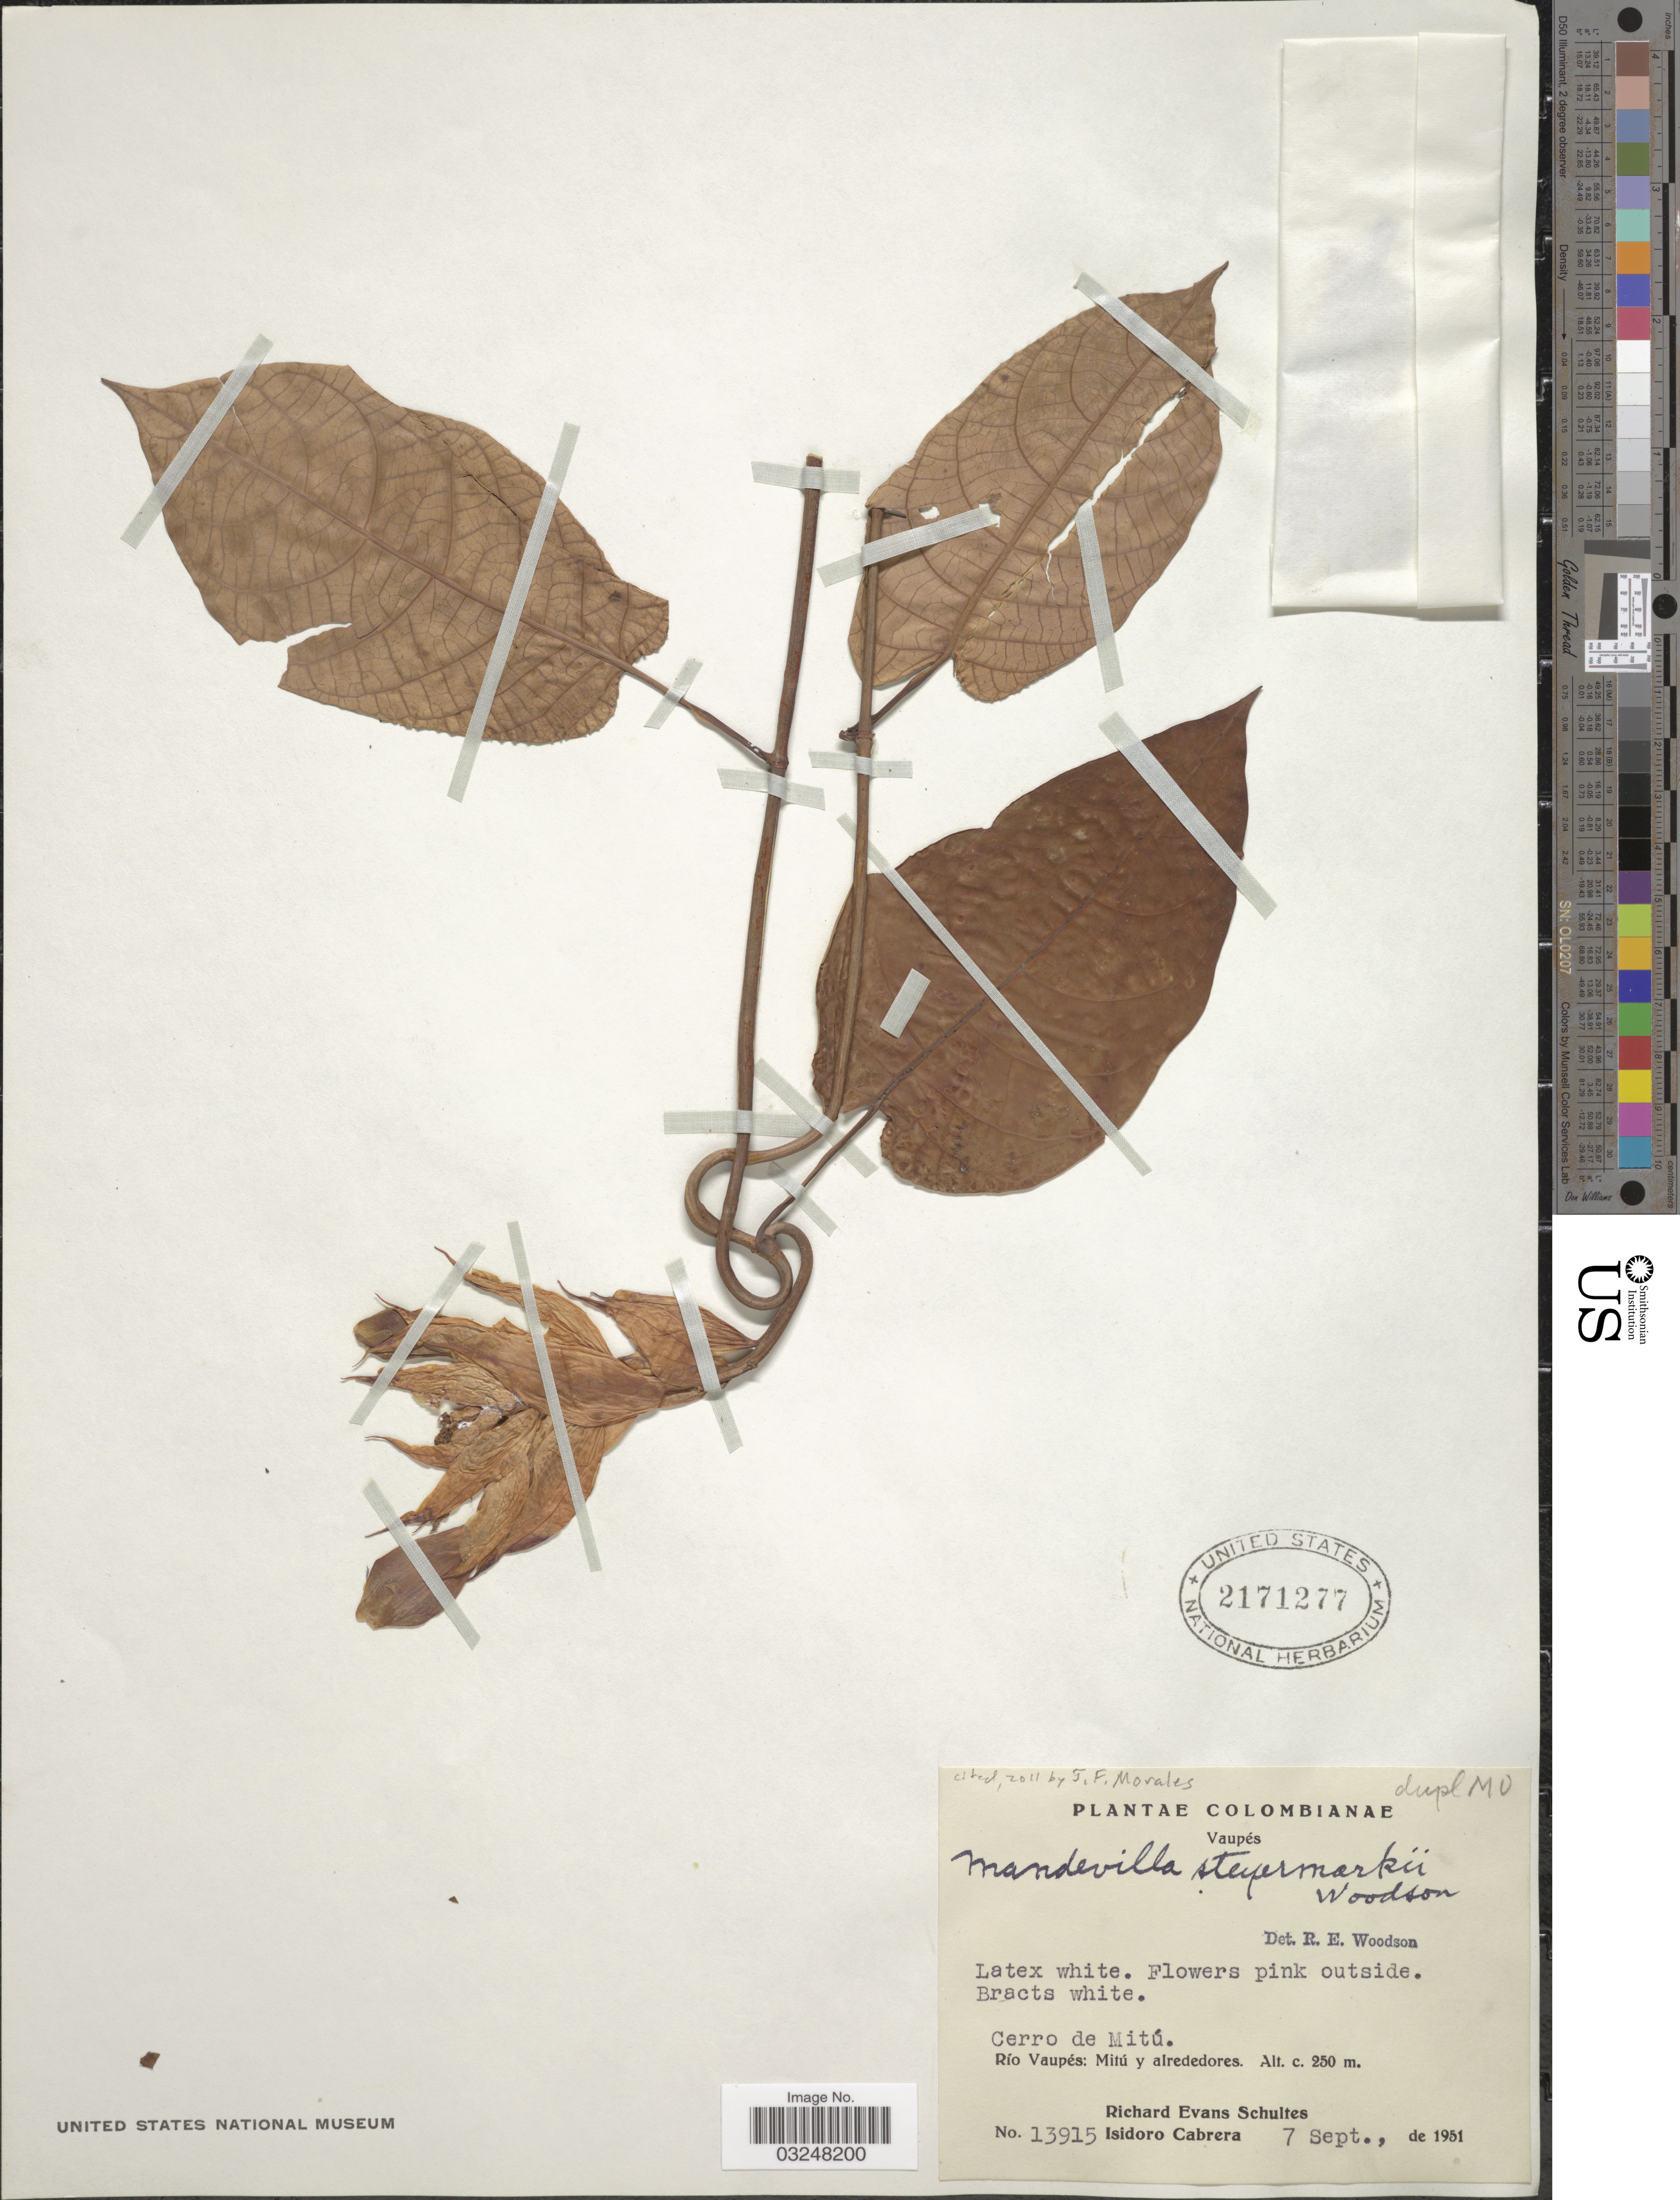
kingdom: Plantae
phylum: Tracheophyta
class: Magnoliopsida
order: Gentianales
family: Apocynaceae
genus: Mandevilla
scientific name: Mandevilla steyermarkii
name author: Woodson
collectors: R. E. Schultes & I. Cabrera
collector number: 13915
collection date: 1951-09-07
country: Colombia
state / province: Vaupés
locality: Cerro de Mitú. Río Vaupés: Mitú y alrededores.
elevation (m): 250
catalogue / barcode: US 2171277